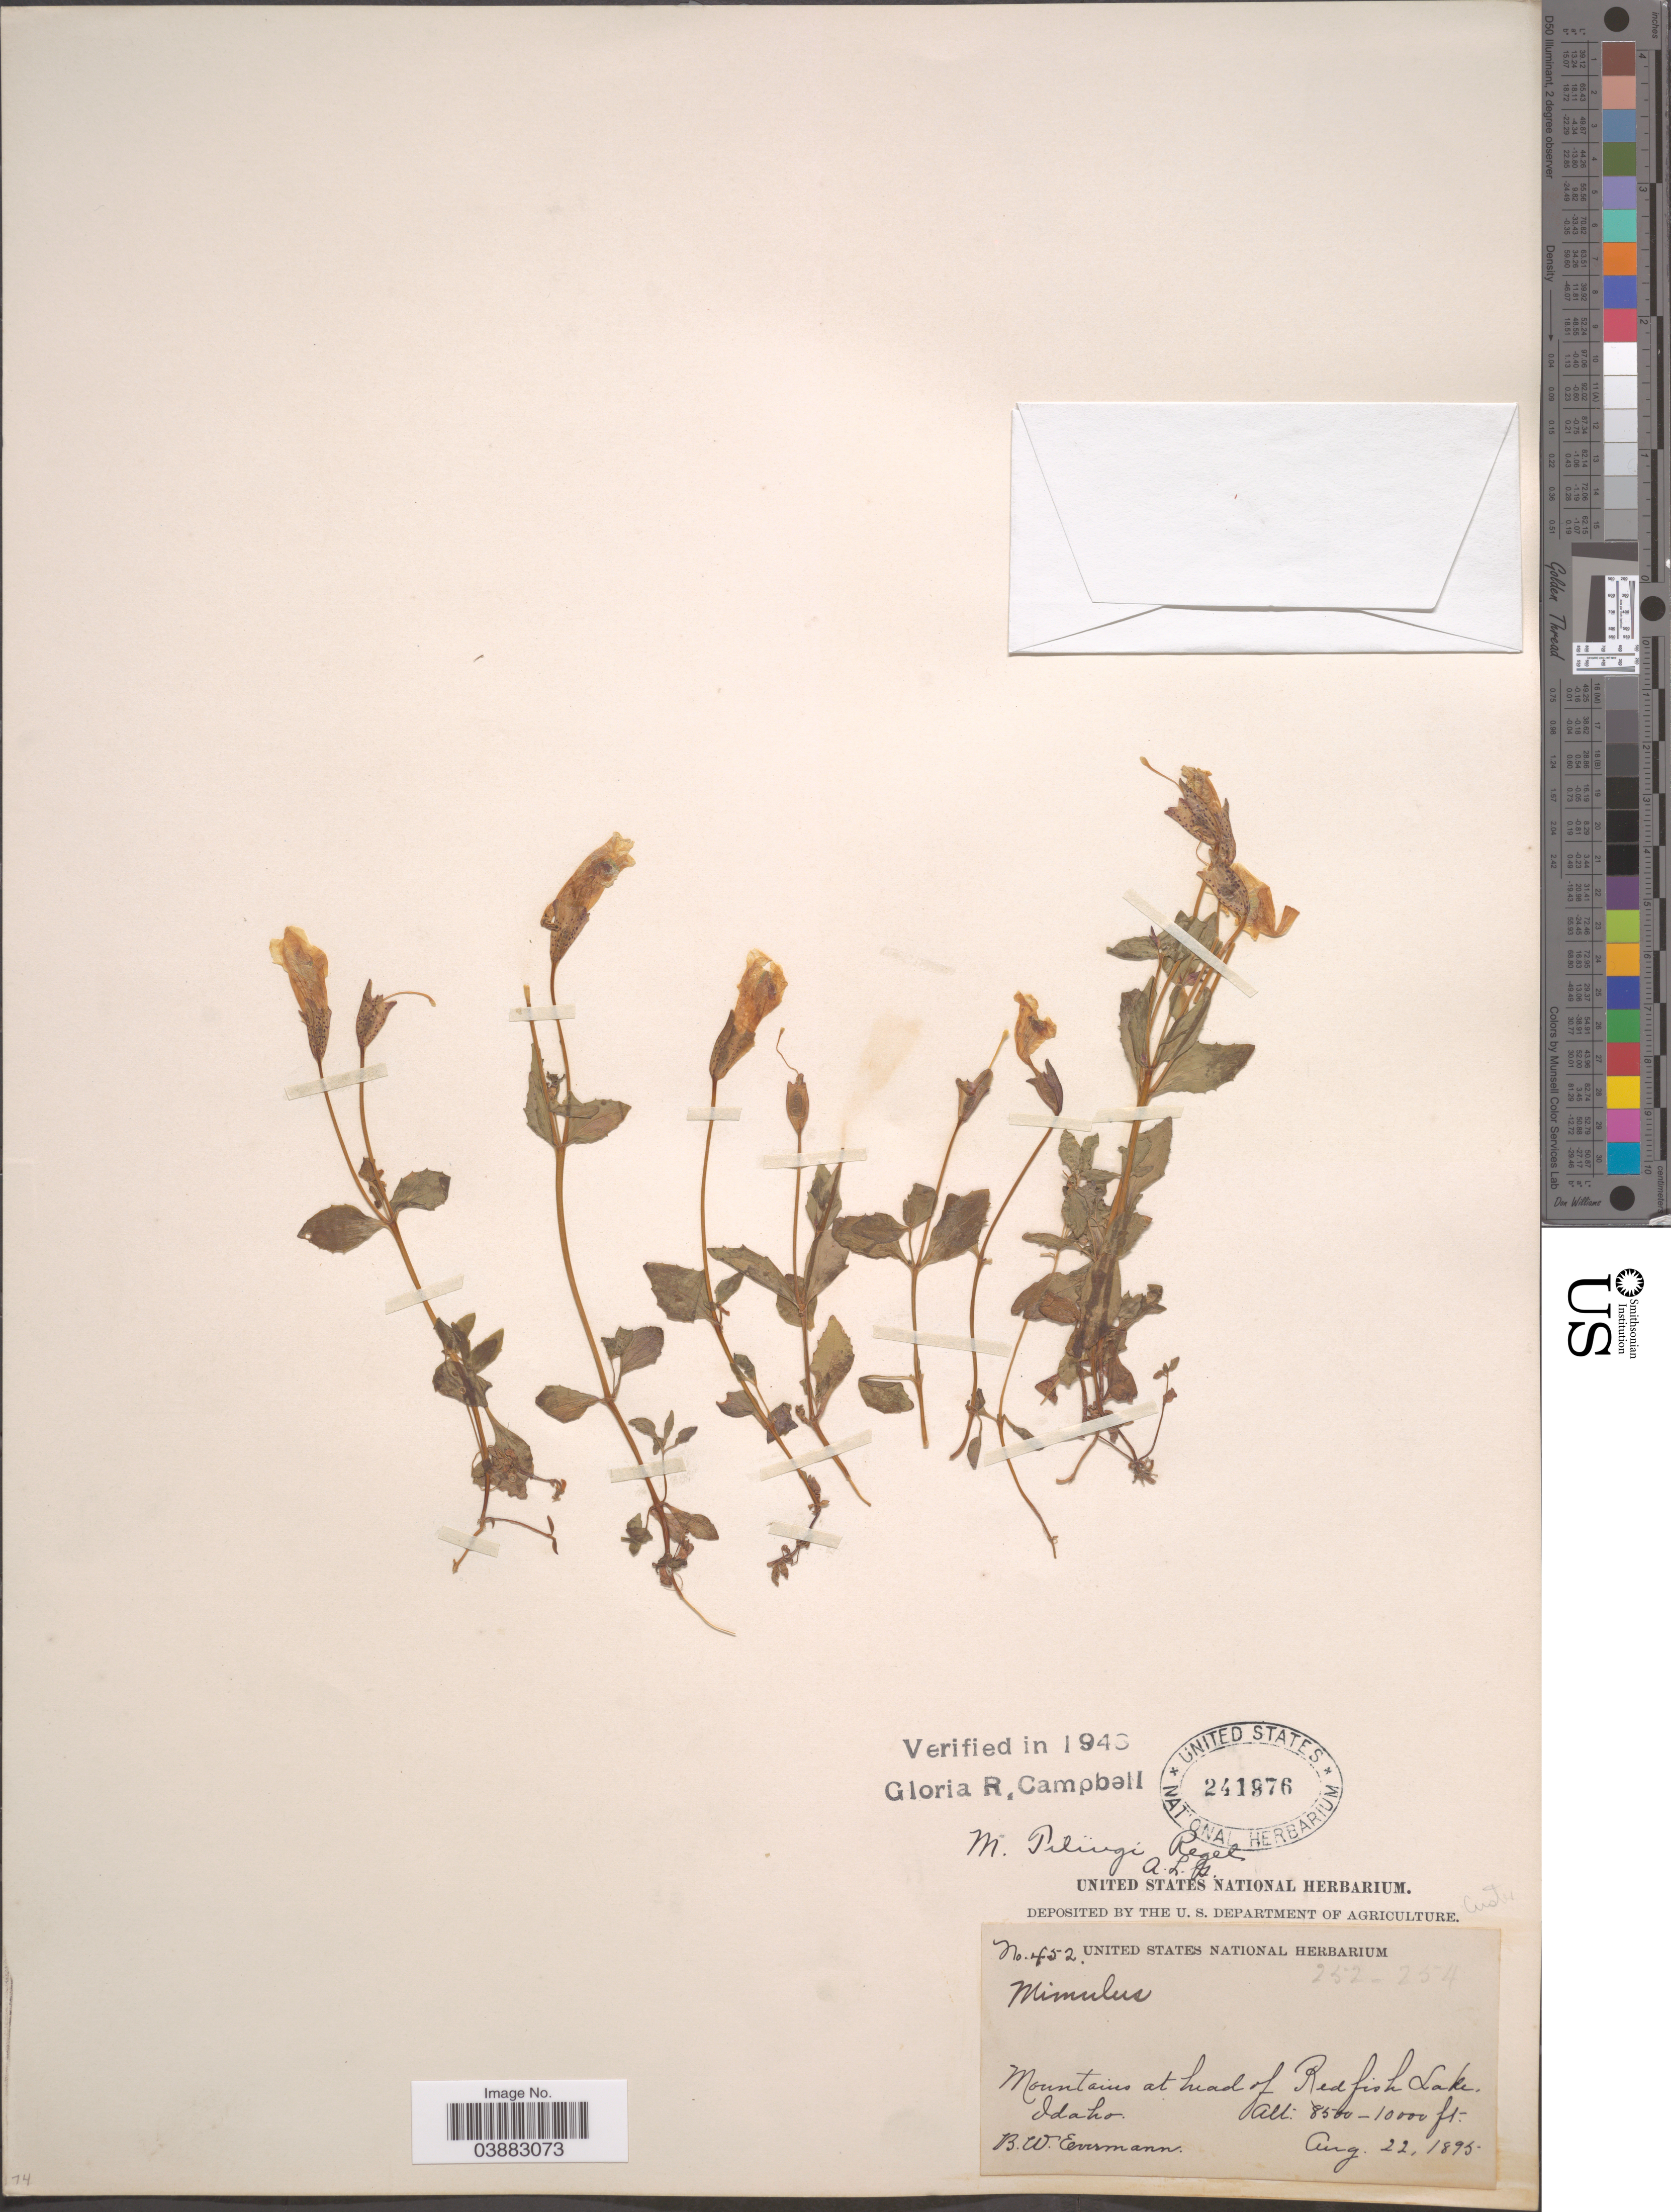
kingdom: Plantae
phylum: Tracheophyta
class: Magnoliopsida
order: Lamiales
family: Phrymaceae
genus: Mimulus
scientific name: Mimulus tilingii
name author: Regel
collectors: B. W. Evermann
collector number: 452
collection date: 1895-08-22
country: United States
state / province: Idaho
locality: Mountains at head of Red fish Lake.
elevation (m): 2591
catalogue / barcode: US 241976